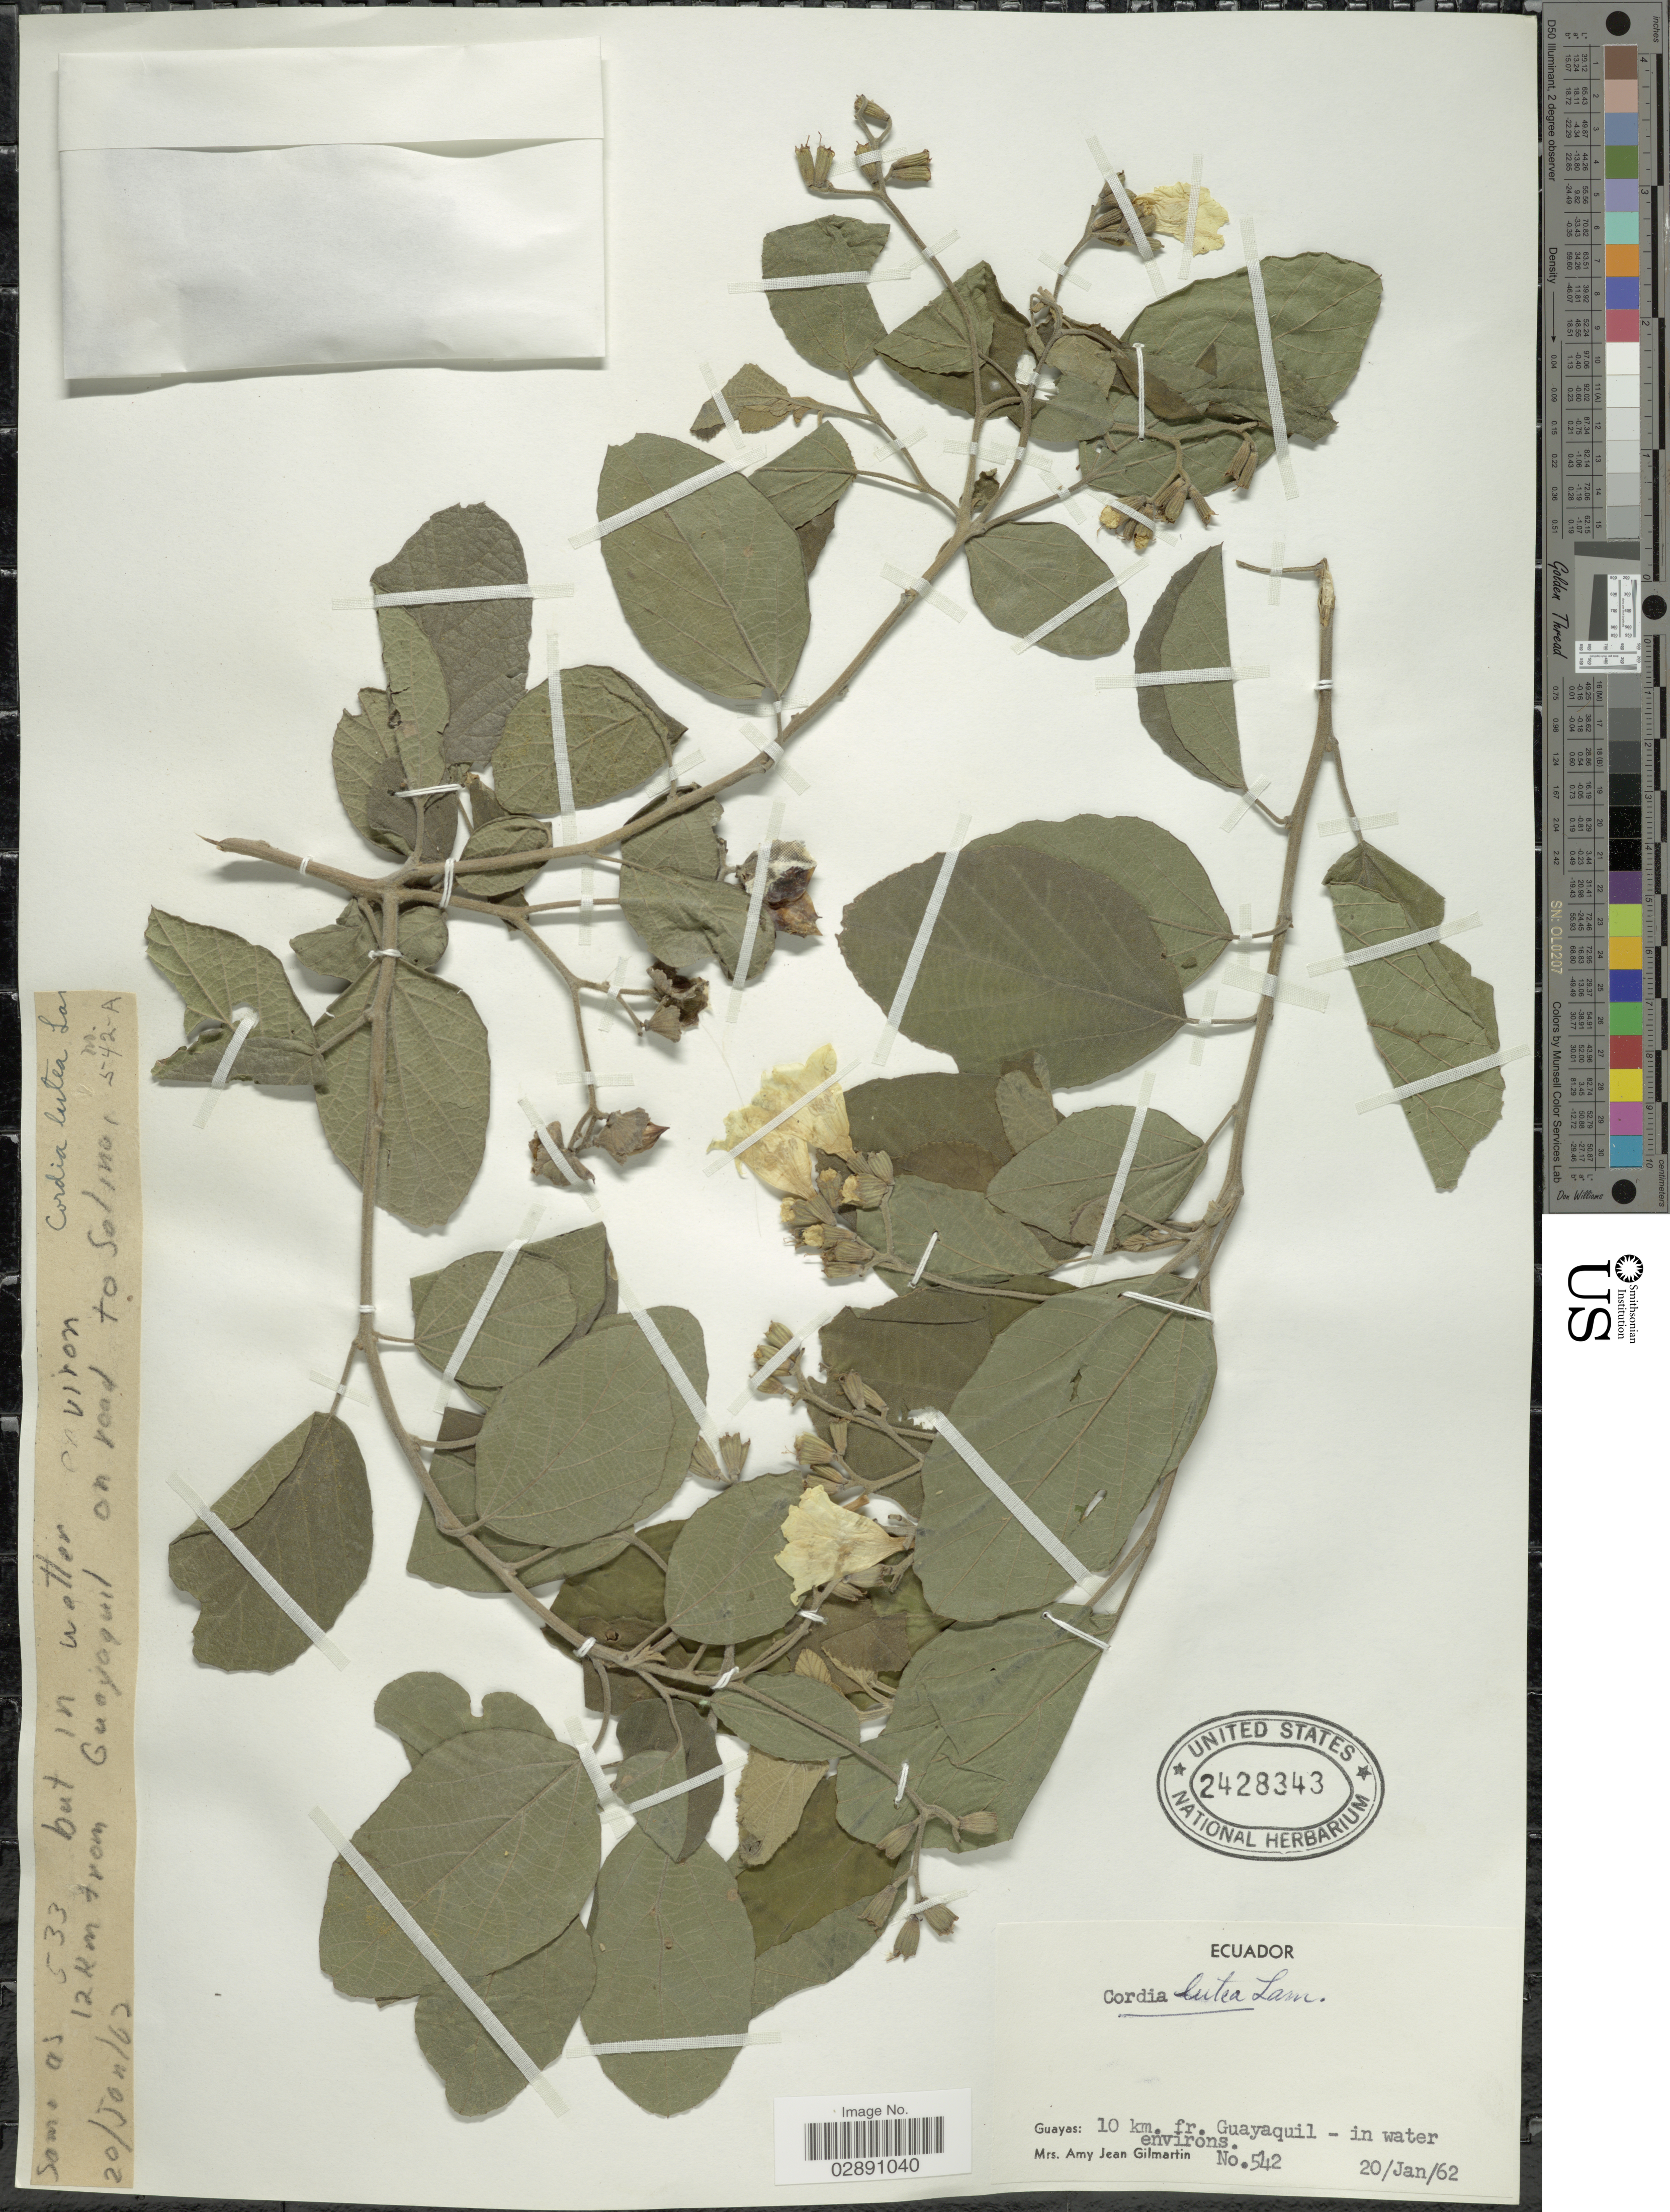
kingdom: Plantae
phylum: Tracheophyta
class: Magnoliopsida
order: Boraginales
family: Cordiaceae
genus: Cordia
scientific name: Cordia lutea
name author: Lam.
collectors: A. J. Gilmartin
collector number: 542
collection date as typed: Transcribed d/m/y: 20/1/62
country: Ecuador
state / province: Guayas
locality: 10 km. fr. Guayaquil - in water environs. 12 km. from Guayaquil on road to Solino.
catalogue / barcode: US 2428343